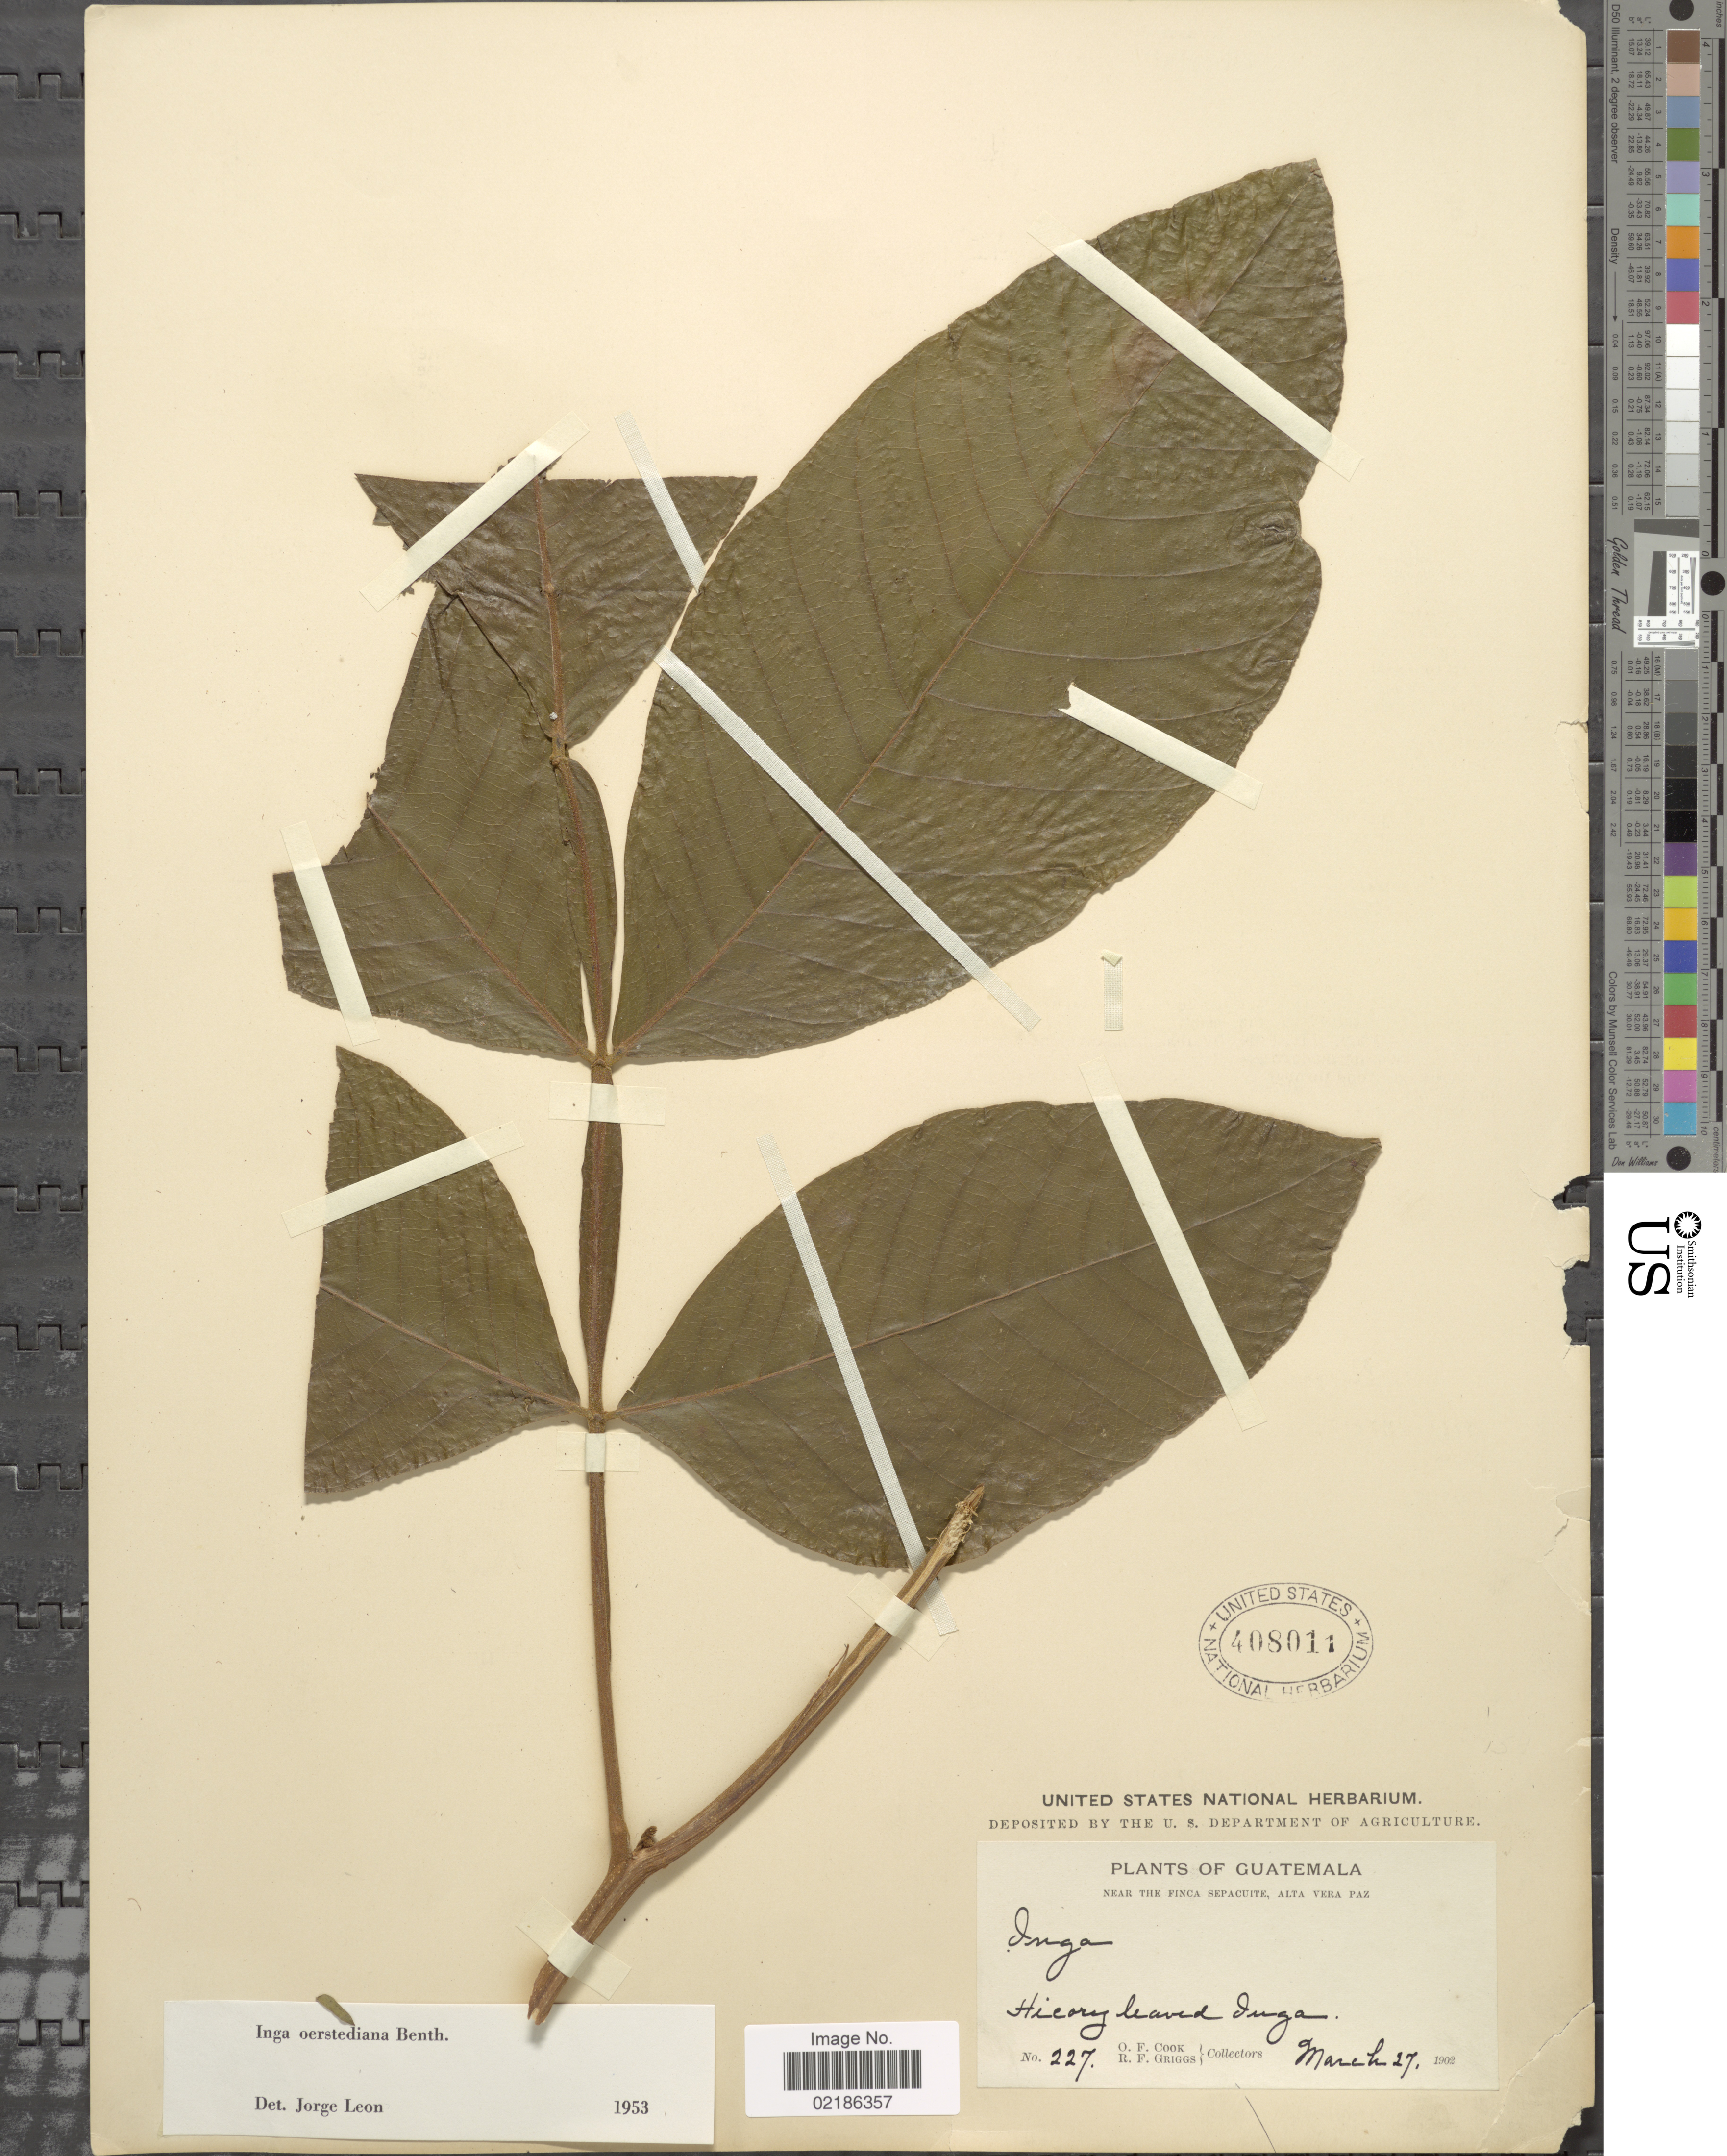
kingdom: Plantae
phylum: Tracheophyta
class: Magnoliopsida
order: Fabales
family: Fabaceae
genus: Inga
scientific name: Inga oerstediana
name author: Benth.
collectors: O. F. Cook & R. F. Griggs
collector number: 227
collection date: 1902-03-27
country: Guatemala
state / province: Alta Verapaz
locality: Near the Finca Sepacuite, Alta Vera Paz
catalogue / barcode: US 408011